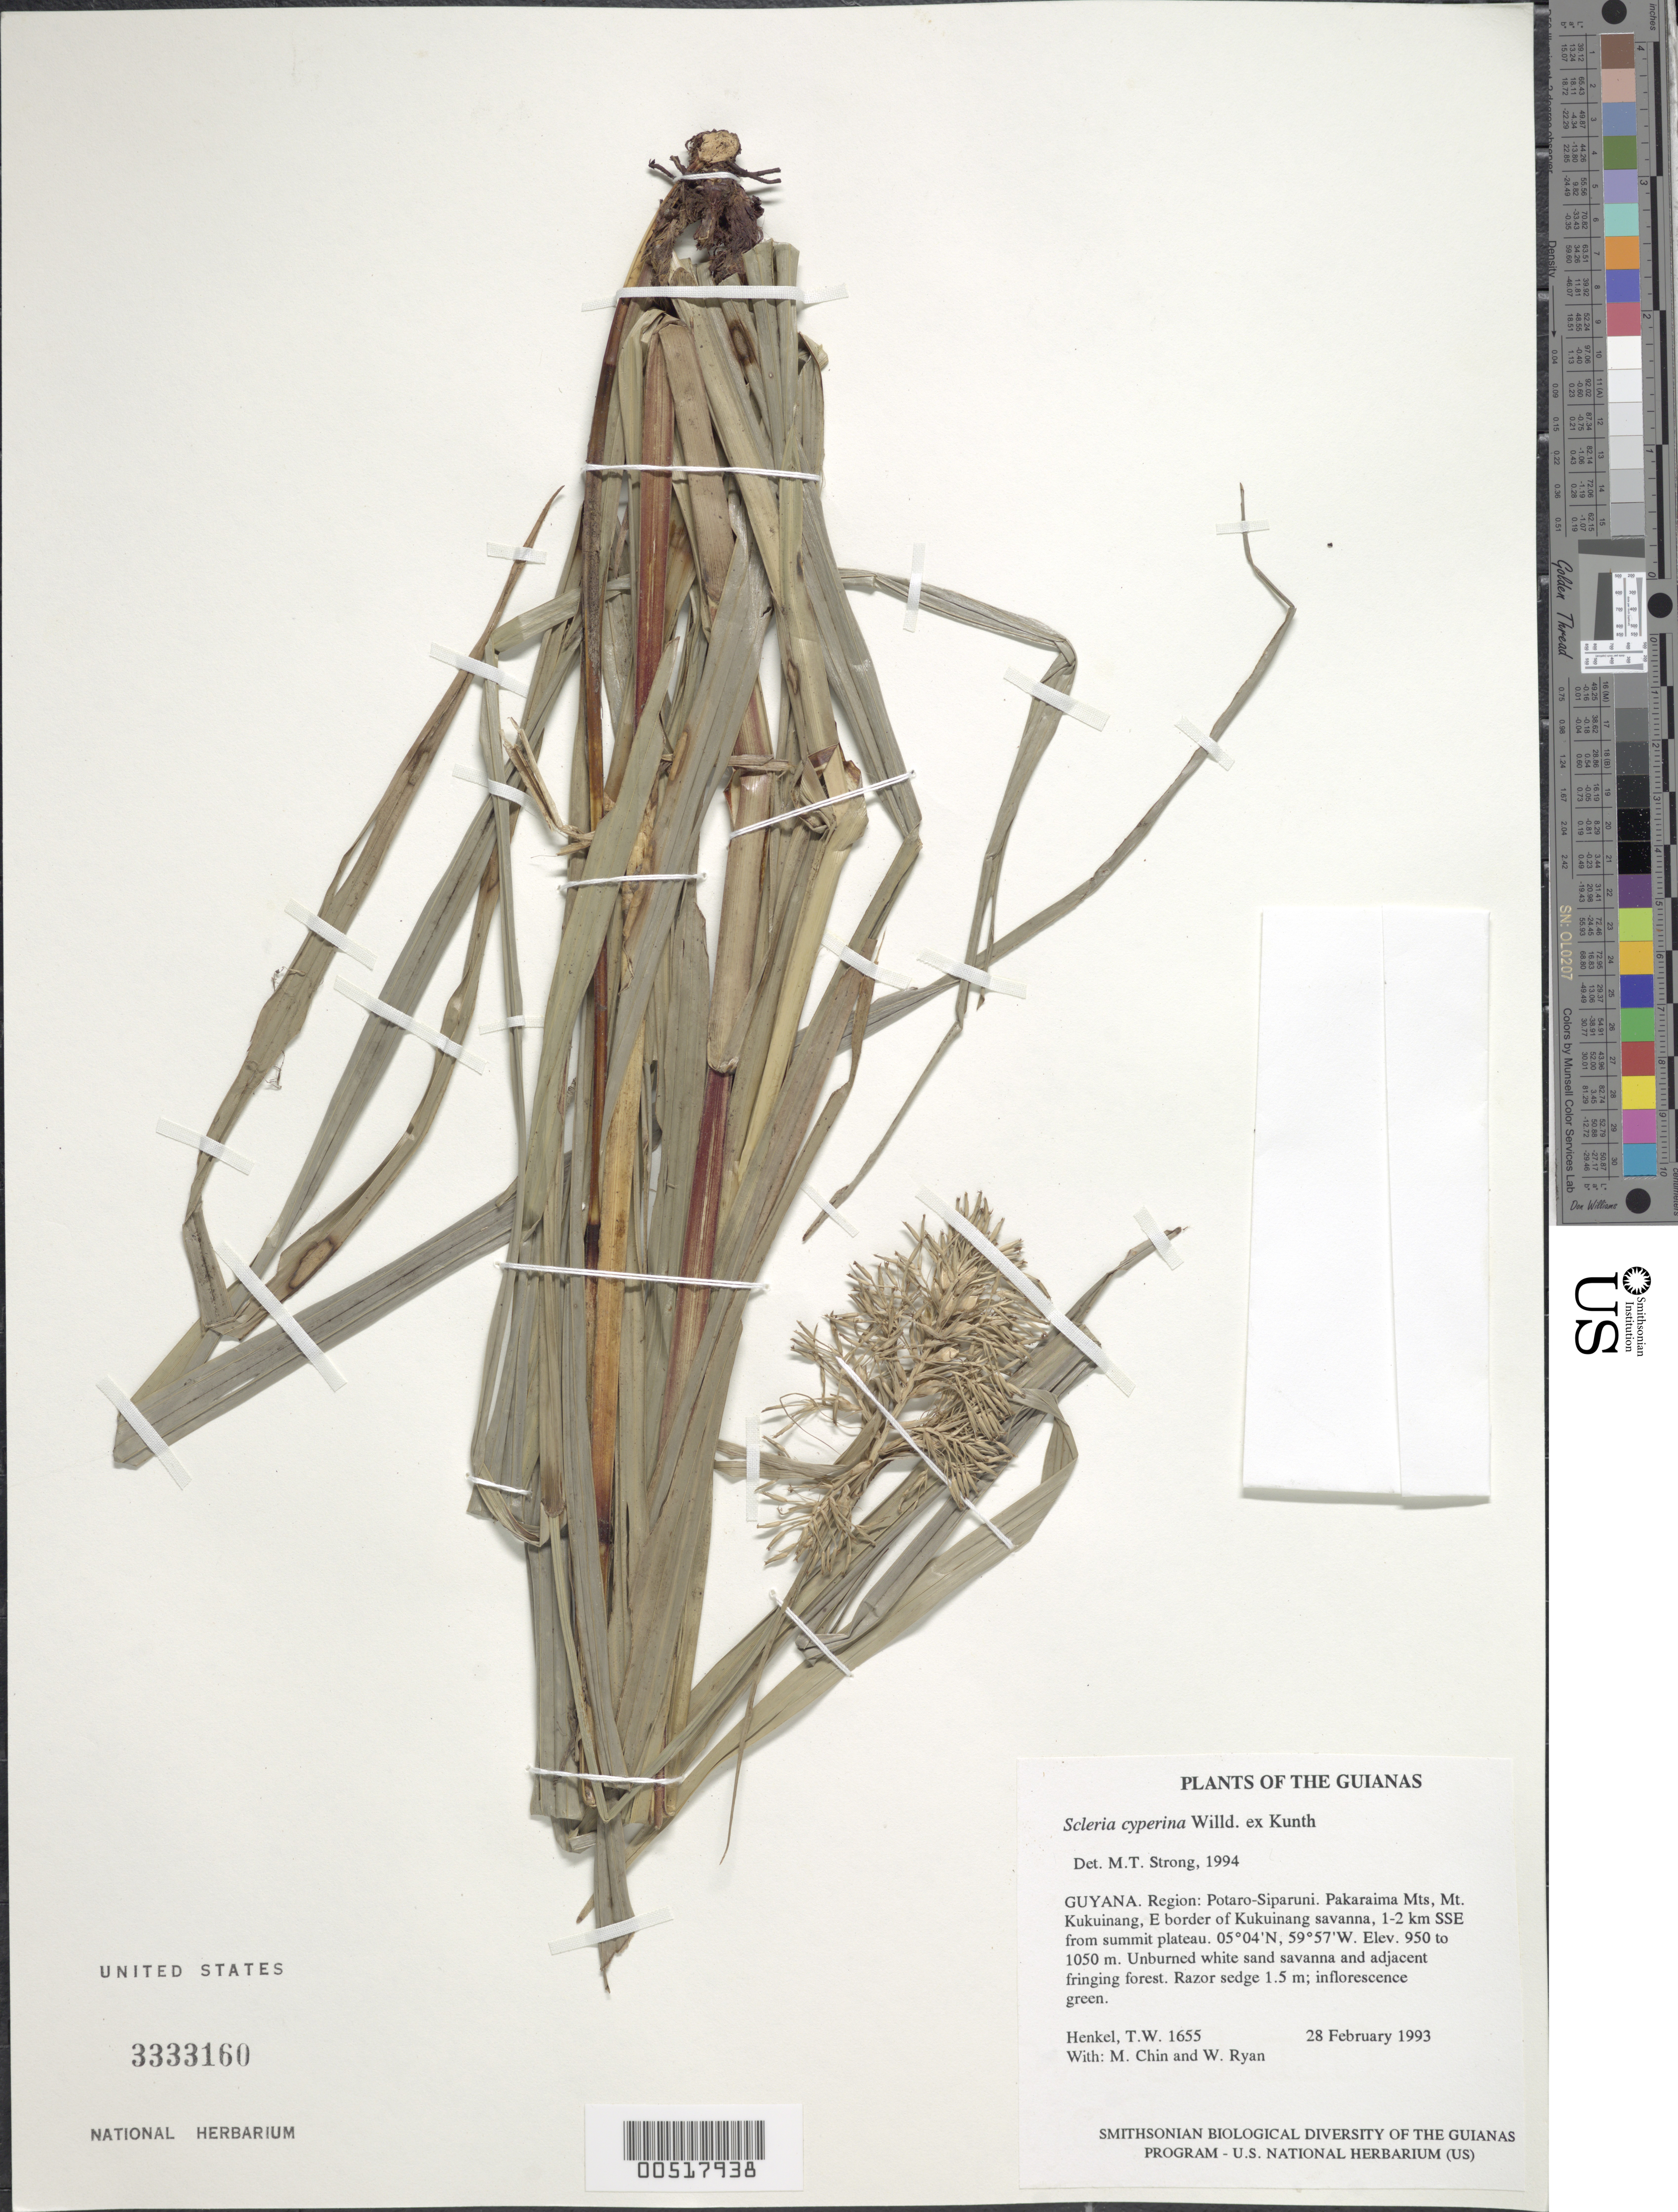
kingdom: Plantae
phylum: Tracheophyta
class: Liliopsida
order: Poales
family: Cyperaceae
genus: Scleria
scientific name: Scleria cyperina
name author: Willd. ex Kunth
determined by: Strong, M. T., (US), Smithsonian Institution - National Museum of Natural History (UNITED STATES)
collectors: T. Henkel, M. Chin & W. Ryan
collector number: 1655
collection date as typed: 28 February 1993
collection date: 1993-02-28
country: Guyana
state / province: Potaro-Siparuni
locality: Pakaraima Mts, Mt. Kukuinang, E border of Kukuinang savanna, 1-2 km SSE from summit plateau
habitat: Unburned white sand savanna and adjacent fringing forest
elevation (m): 950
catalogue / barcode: US 3333160